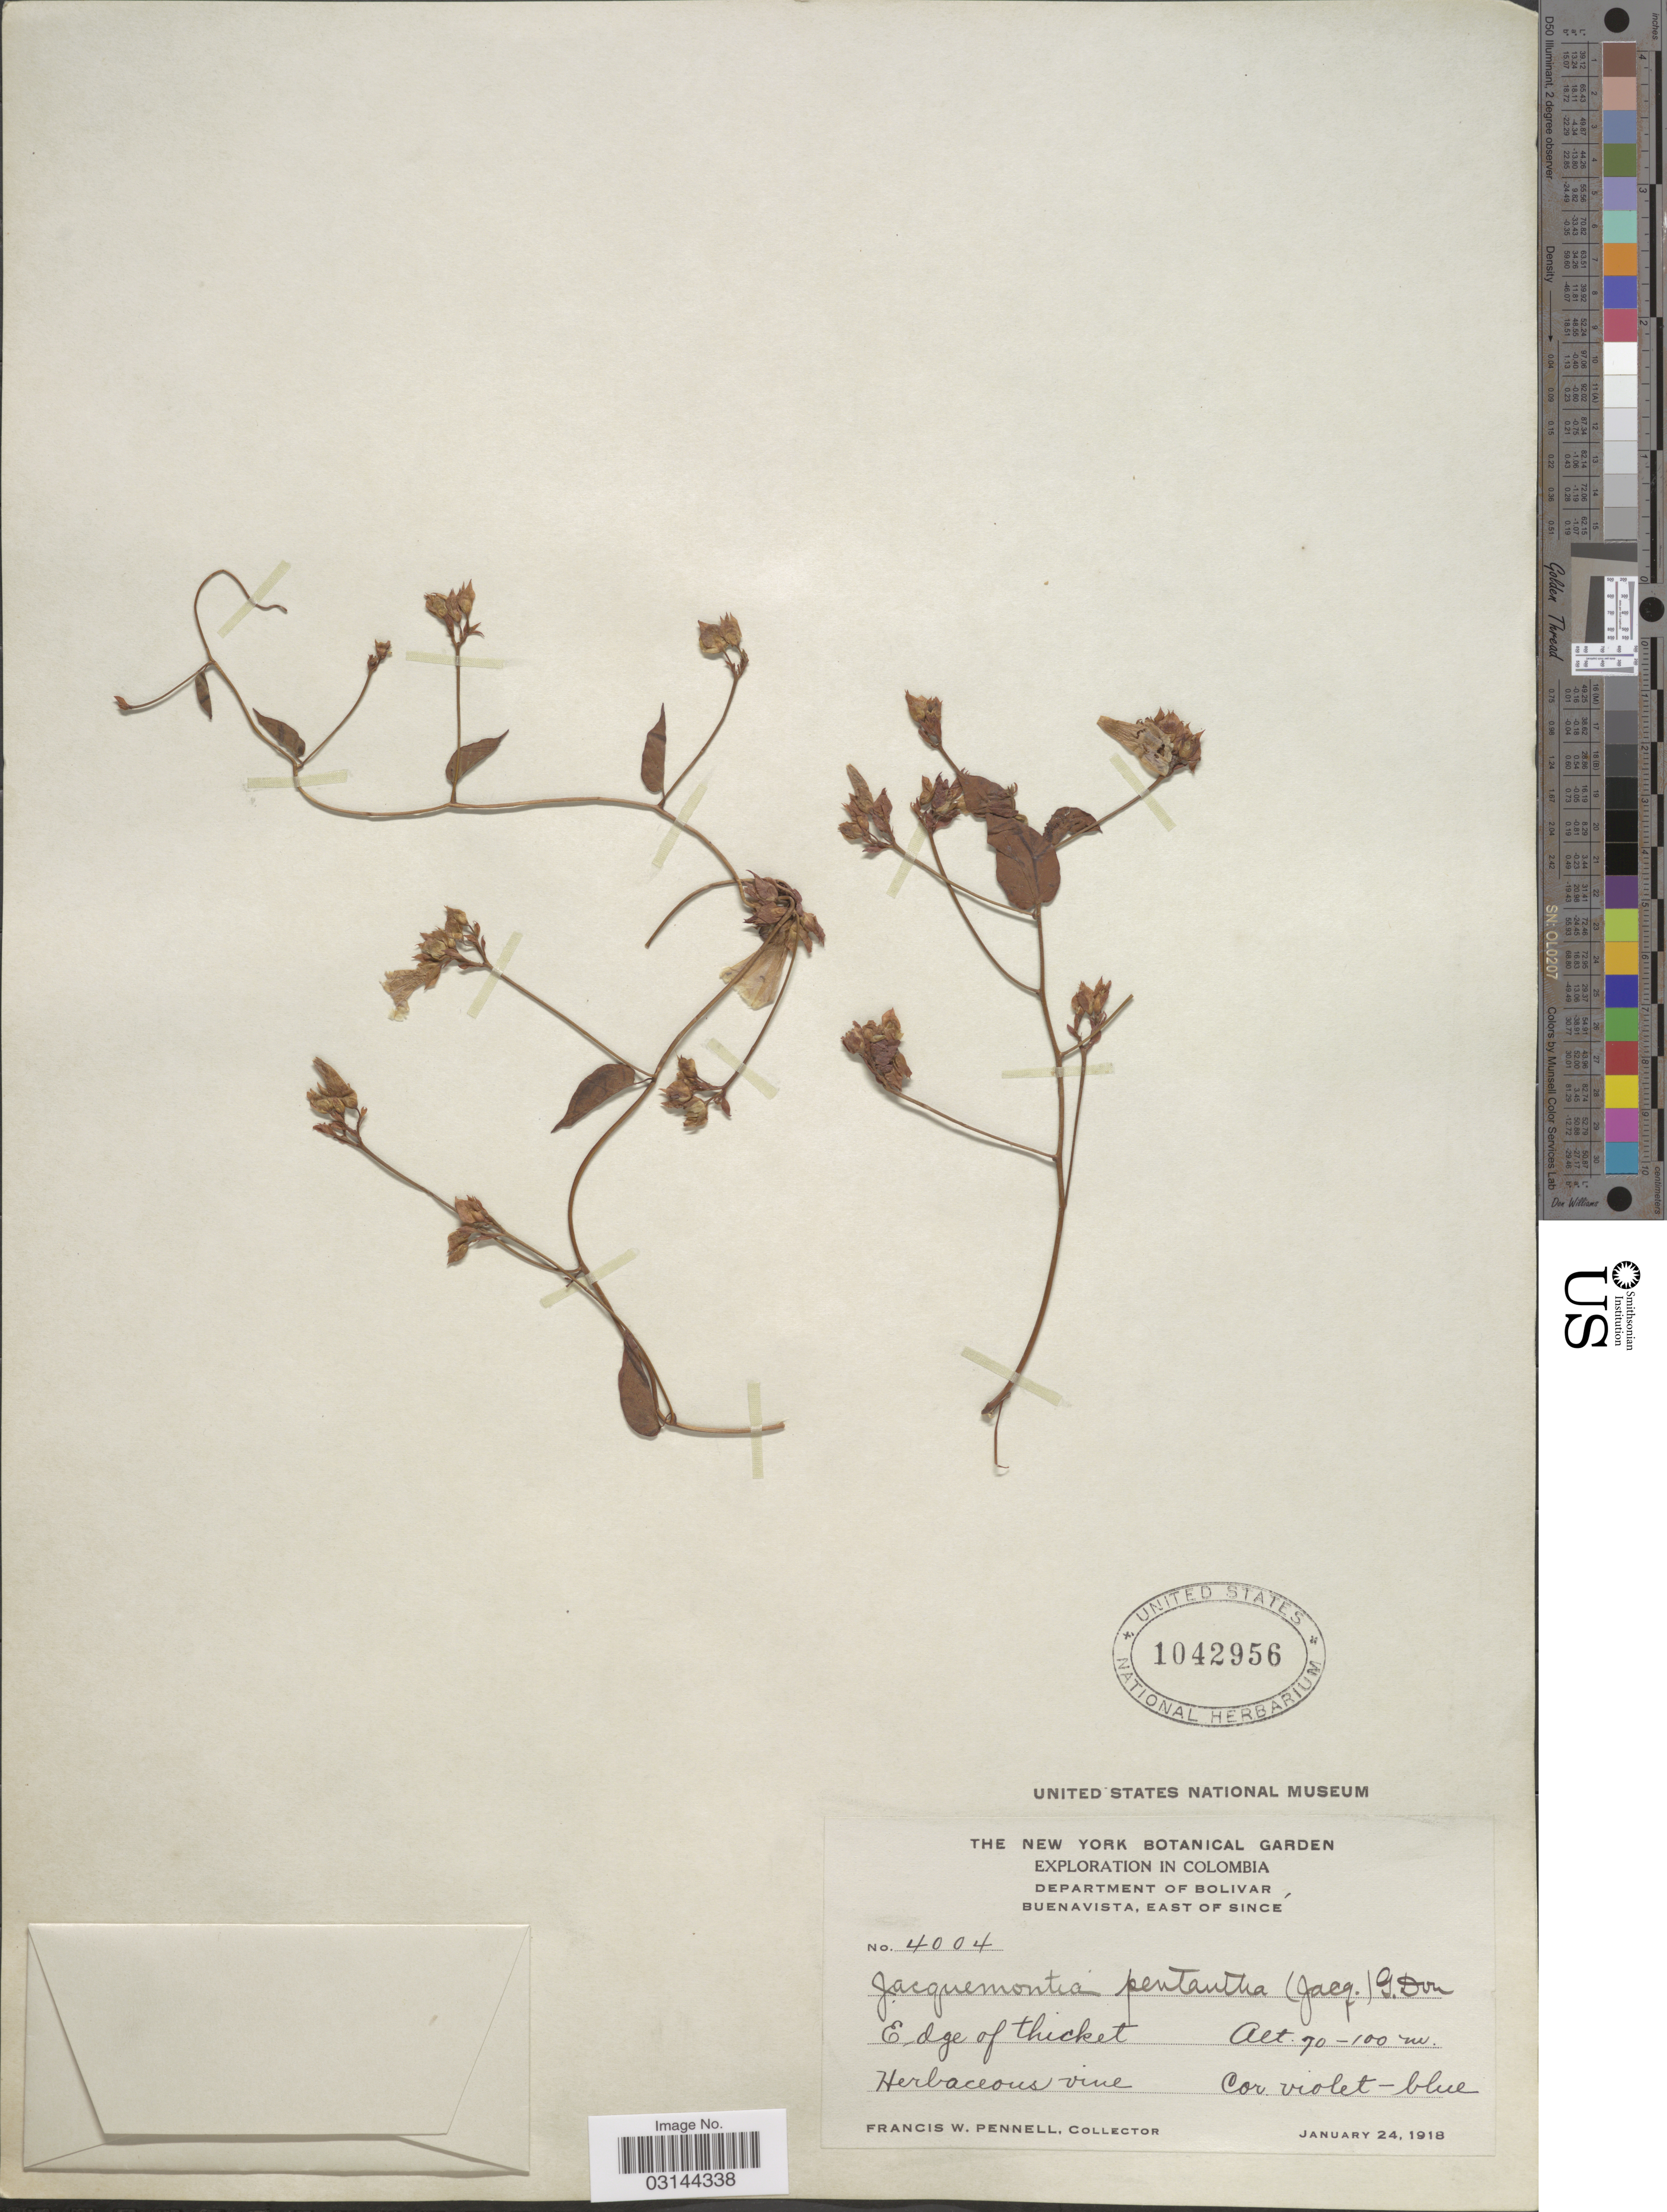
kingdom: Plantae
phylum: Tracheophyta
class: Magnoliopsida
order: Solanales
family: Convolvulaceae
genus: Jacquemontia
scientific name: Jacquemontia pentanthos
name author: (Jacq.) G. Don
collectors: F. W. Pennell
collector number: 4004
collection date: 1918-01-24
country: Colombia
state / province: Bolívar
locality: Department of Bolivar, Buenavista, east of Sincé. Edge of thicket.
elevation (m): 70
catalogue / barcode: US 1042956